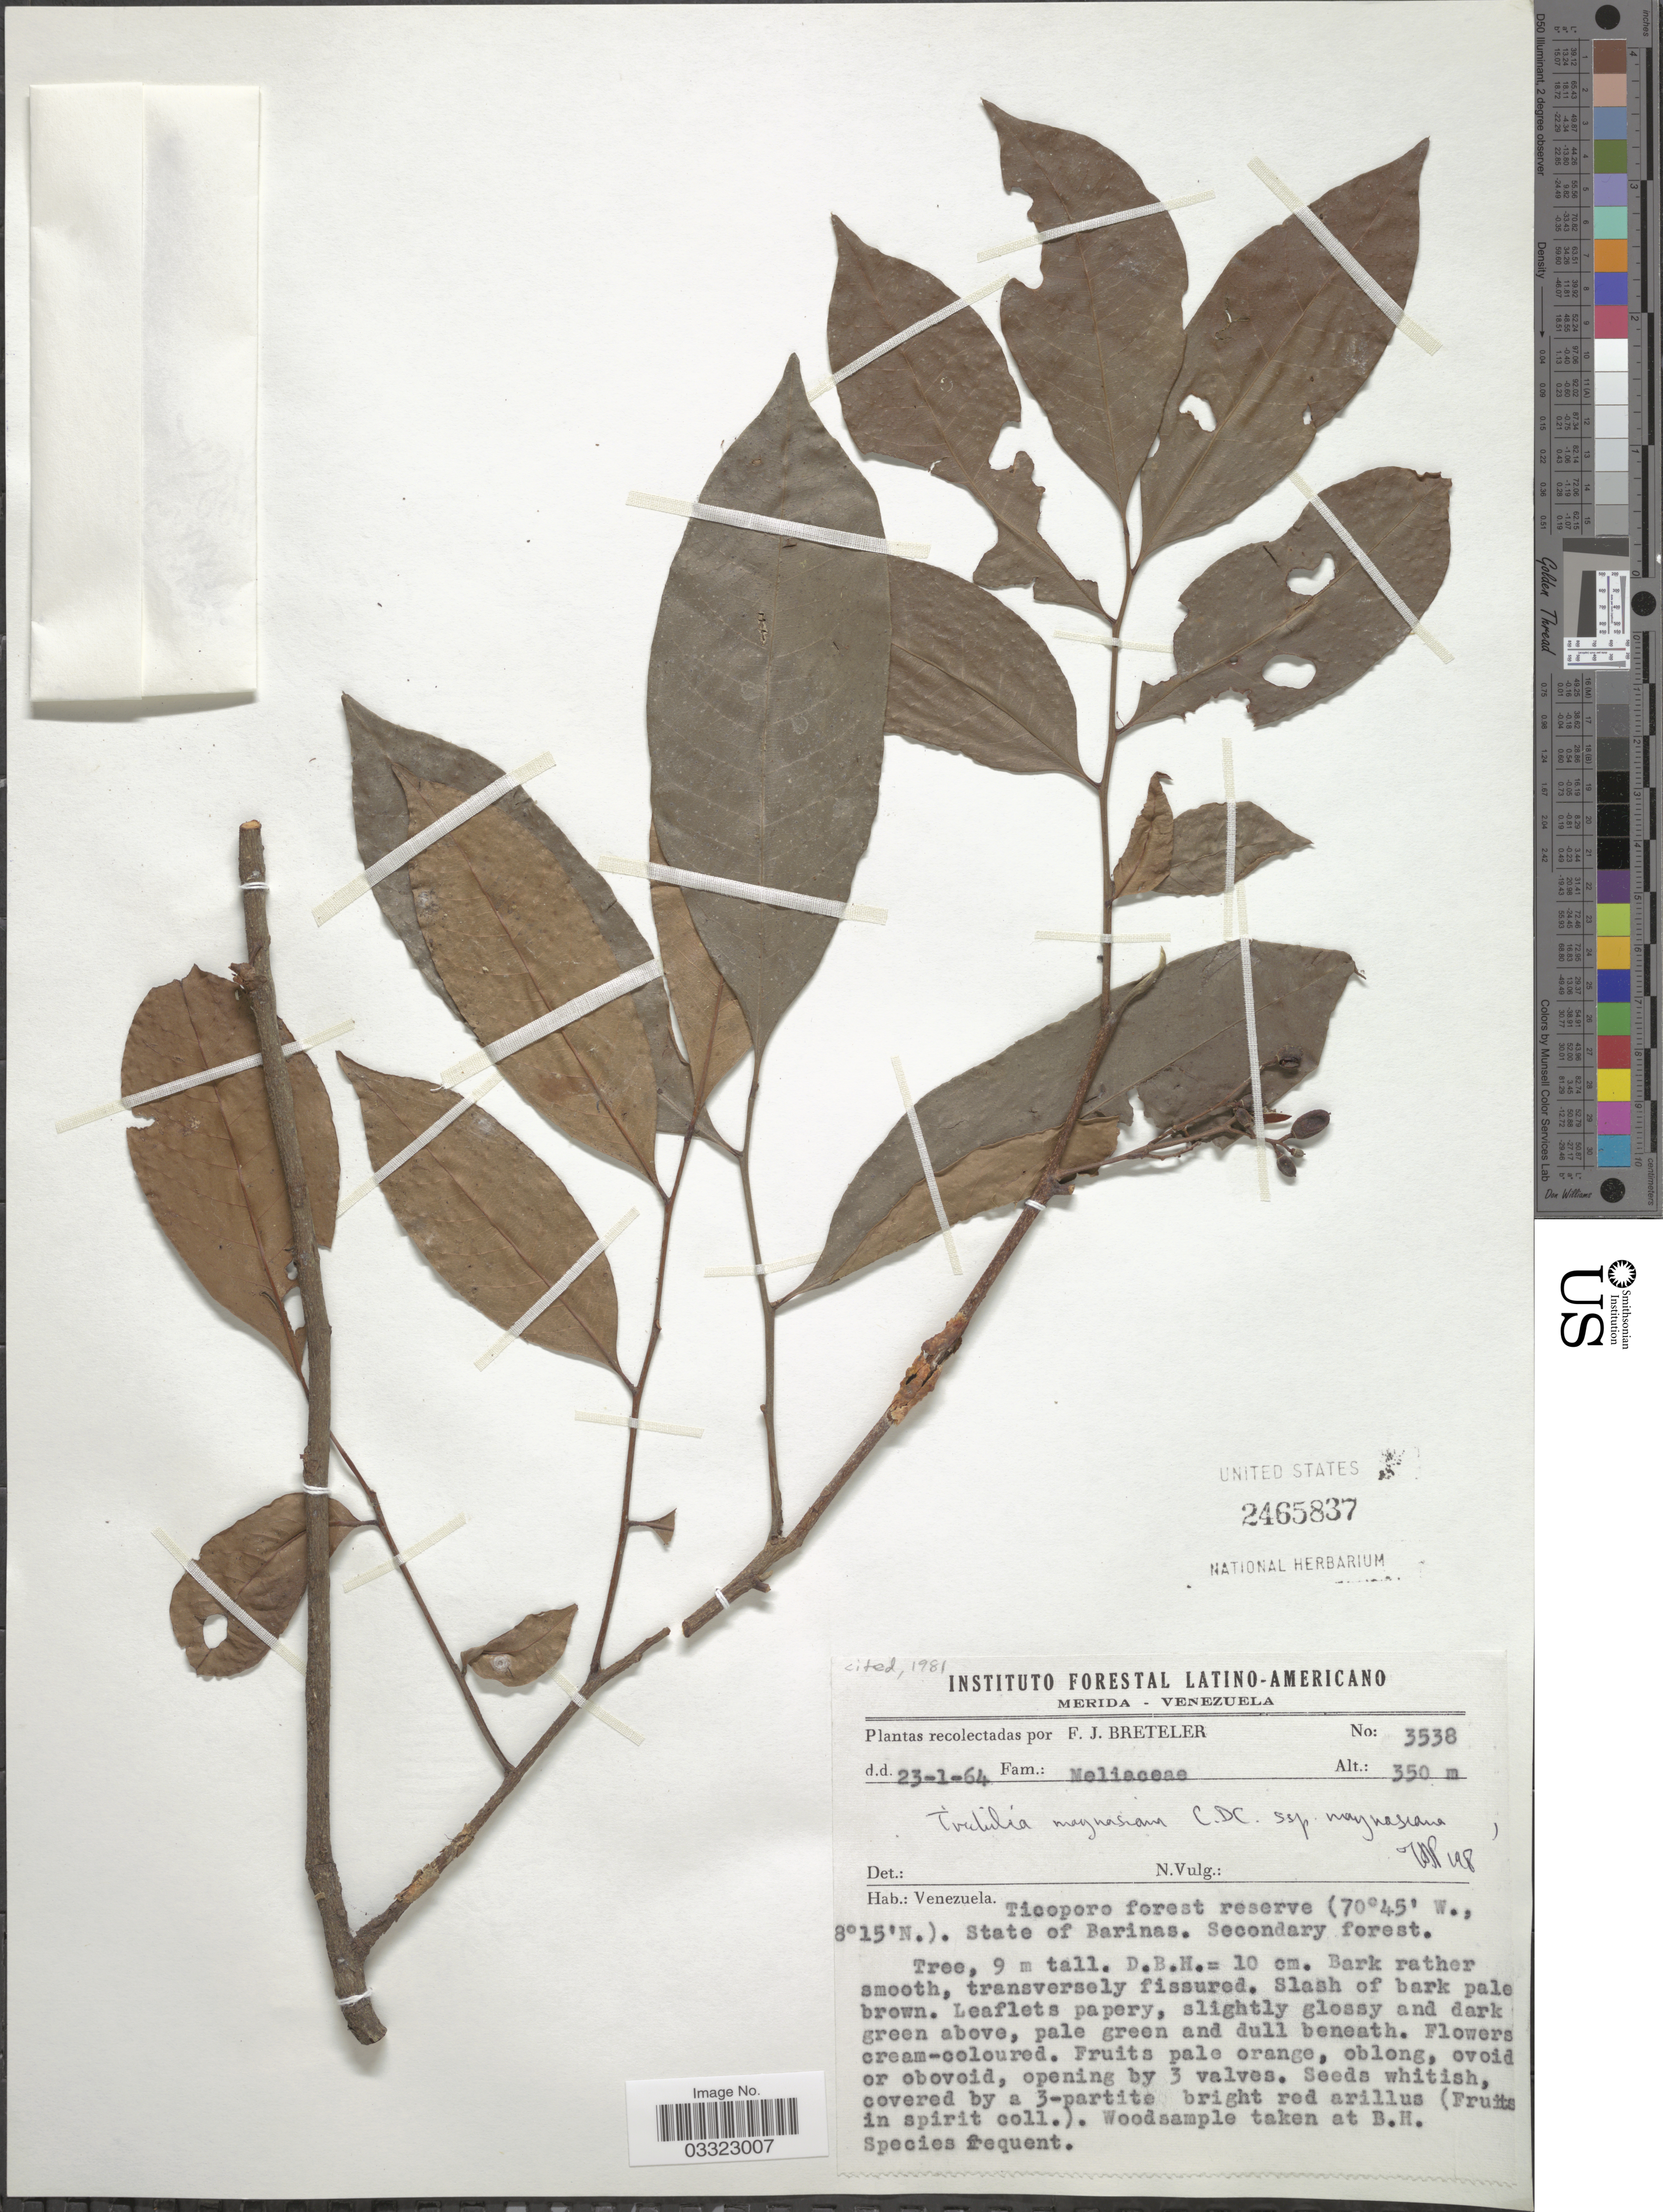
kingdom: Plantae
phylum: Tracheophyta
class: Magnoliopsida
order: Sapindales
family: Meliaceae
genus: Trichilia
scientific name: Trichilia maynasiana subsp. maynasiana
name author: C. DC.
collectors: F. J. Breteler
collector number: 3538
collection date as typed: Transcribed d/m/y: 23/1/64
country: Venezuela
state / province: Barinas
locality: Ticoporo forest reserve.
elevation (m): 350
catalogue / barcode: US 2465837